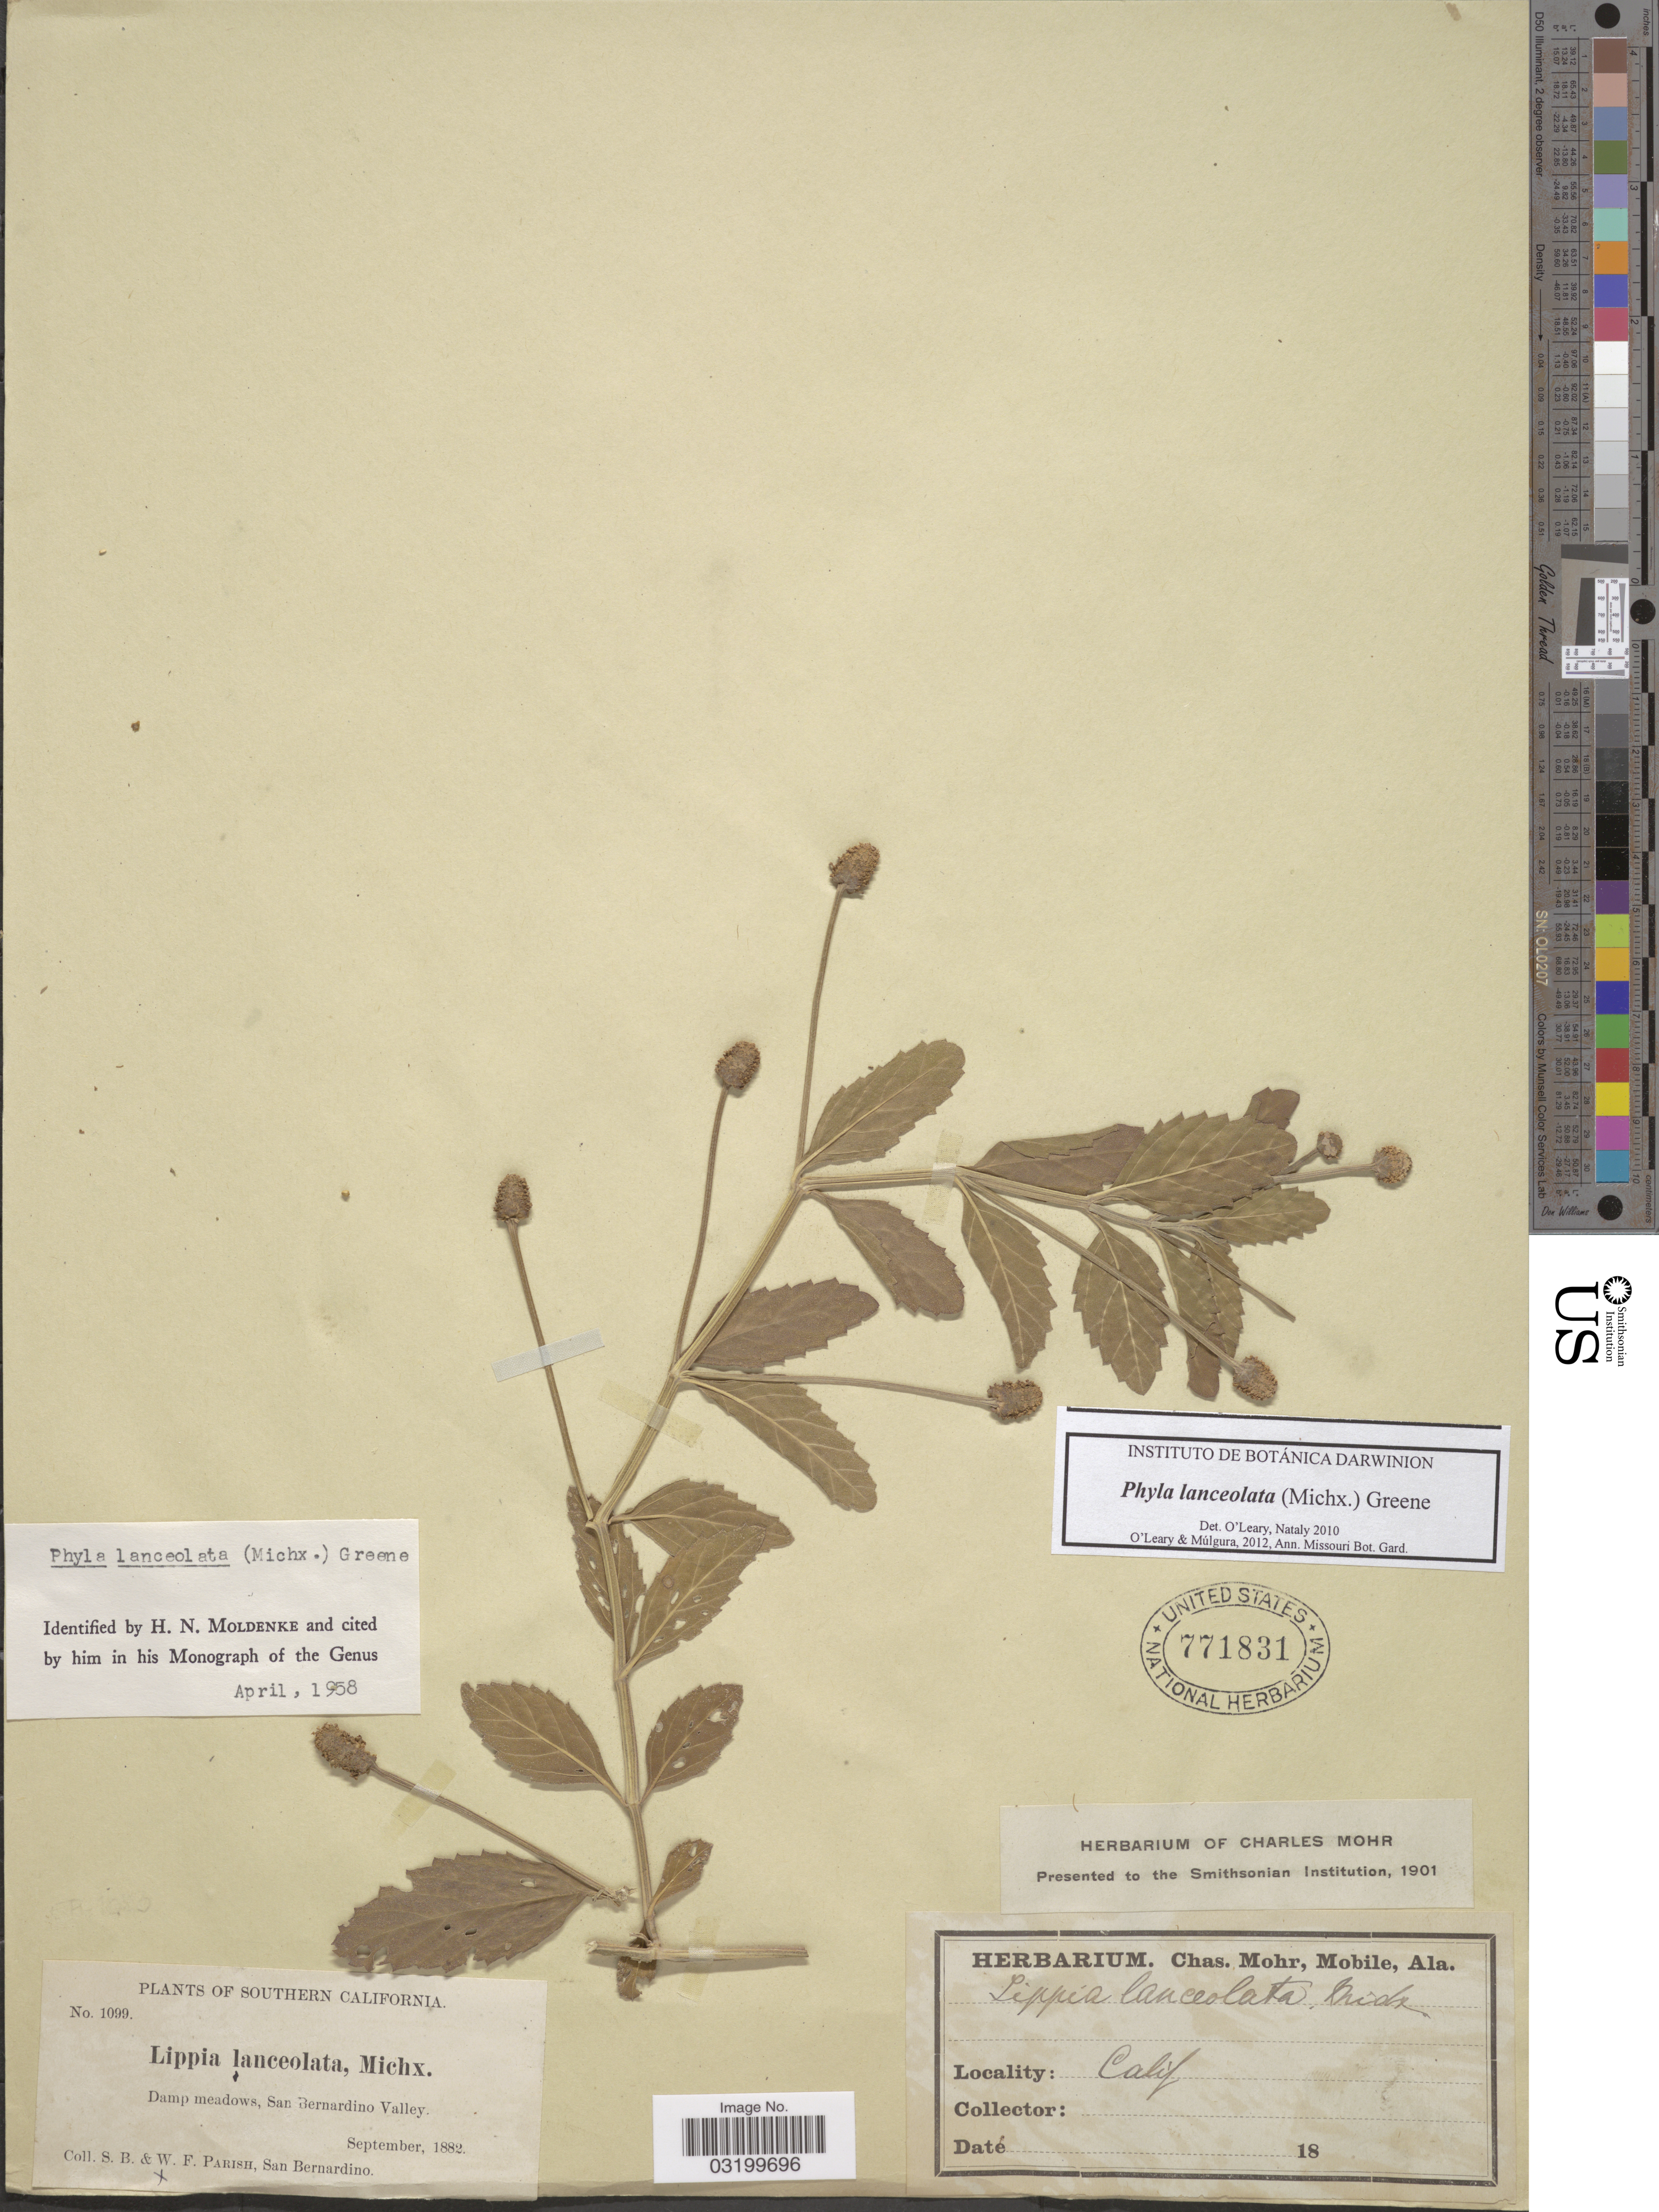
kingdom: Plantae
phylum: Tracheophyta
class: Magnoliopsida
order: Lamiales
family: Verbenaceae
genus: Phyla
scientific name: Phyla lanceolata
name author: (Michx.) Greene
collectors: S. B. Parish & W. F. Parish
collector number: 1099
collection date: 1882-09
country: United States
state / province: California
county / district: San Bernardino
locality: Southern California. Damp meadows, San Bernardino Valley.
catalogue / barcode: US 771831